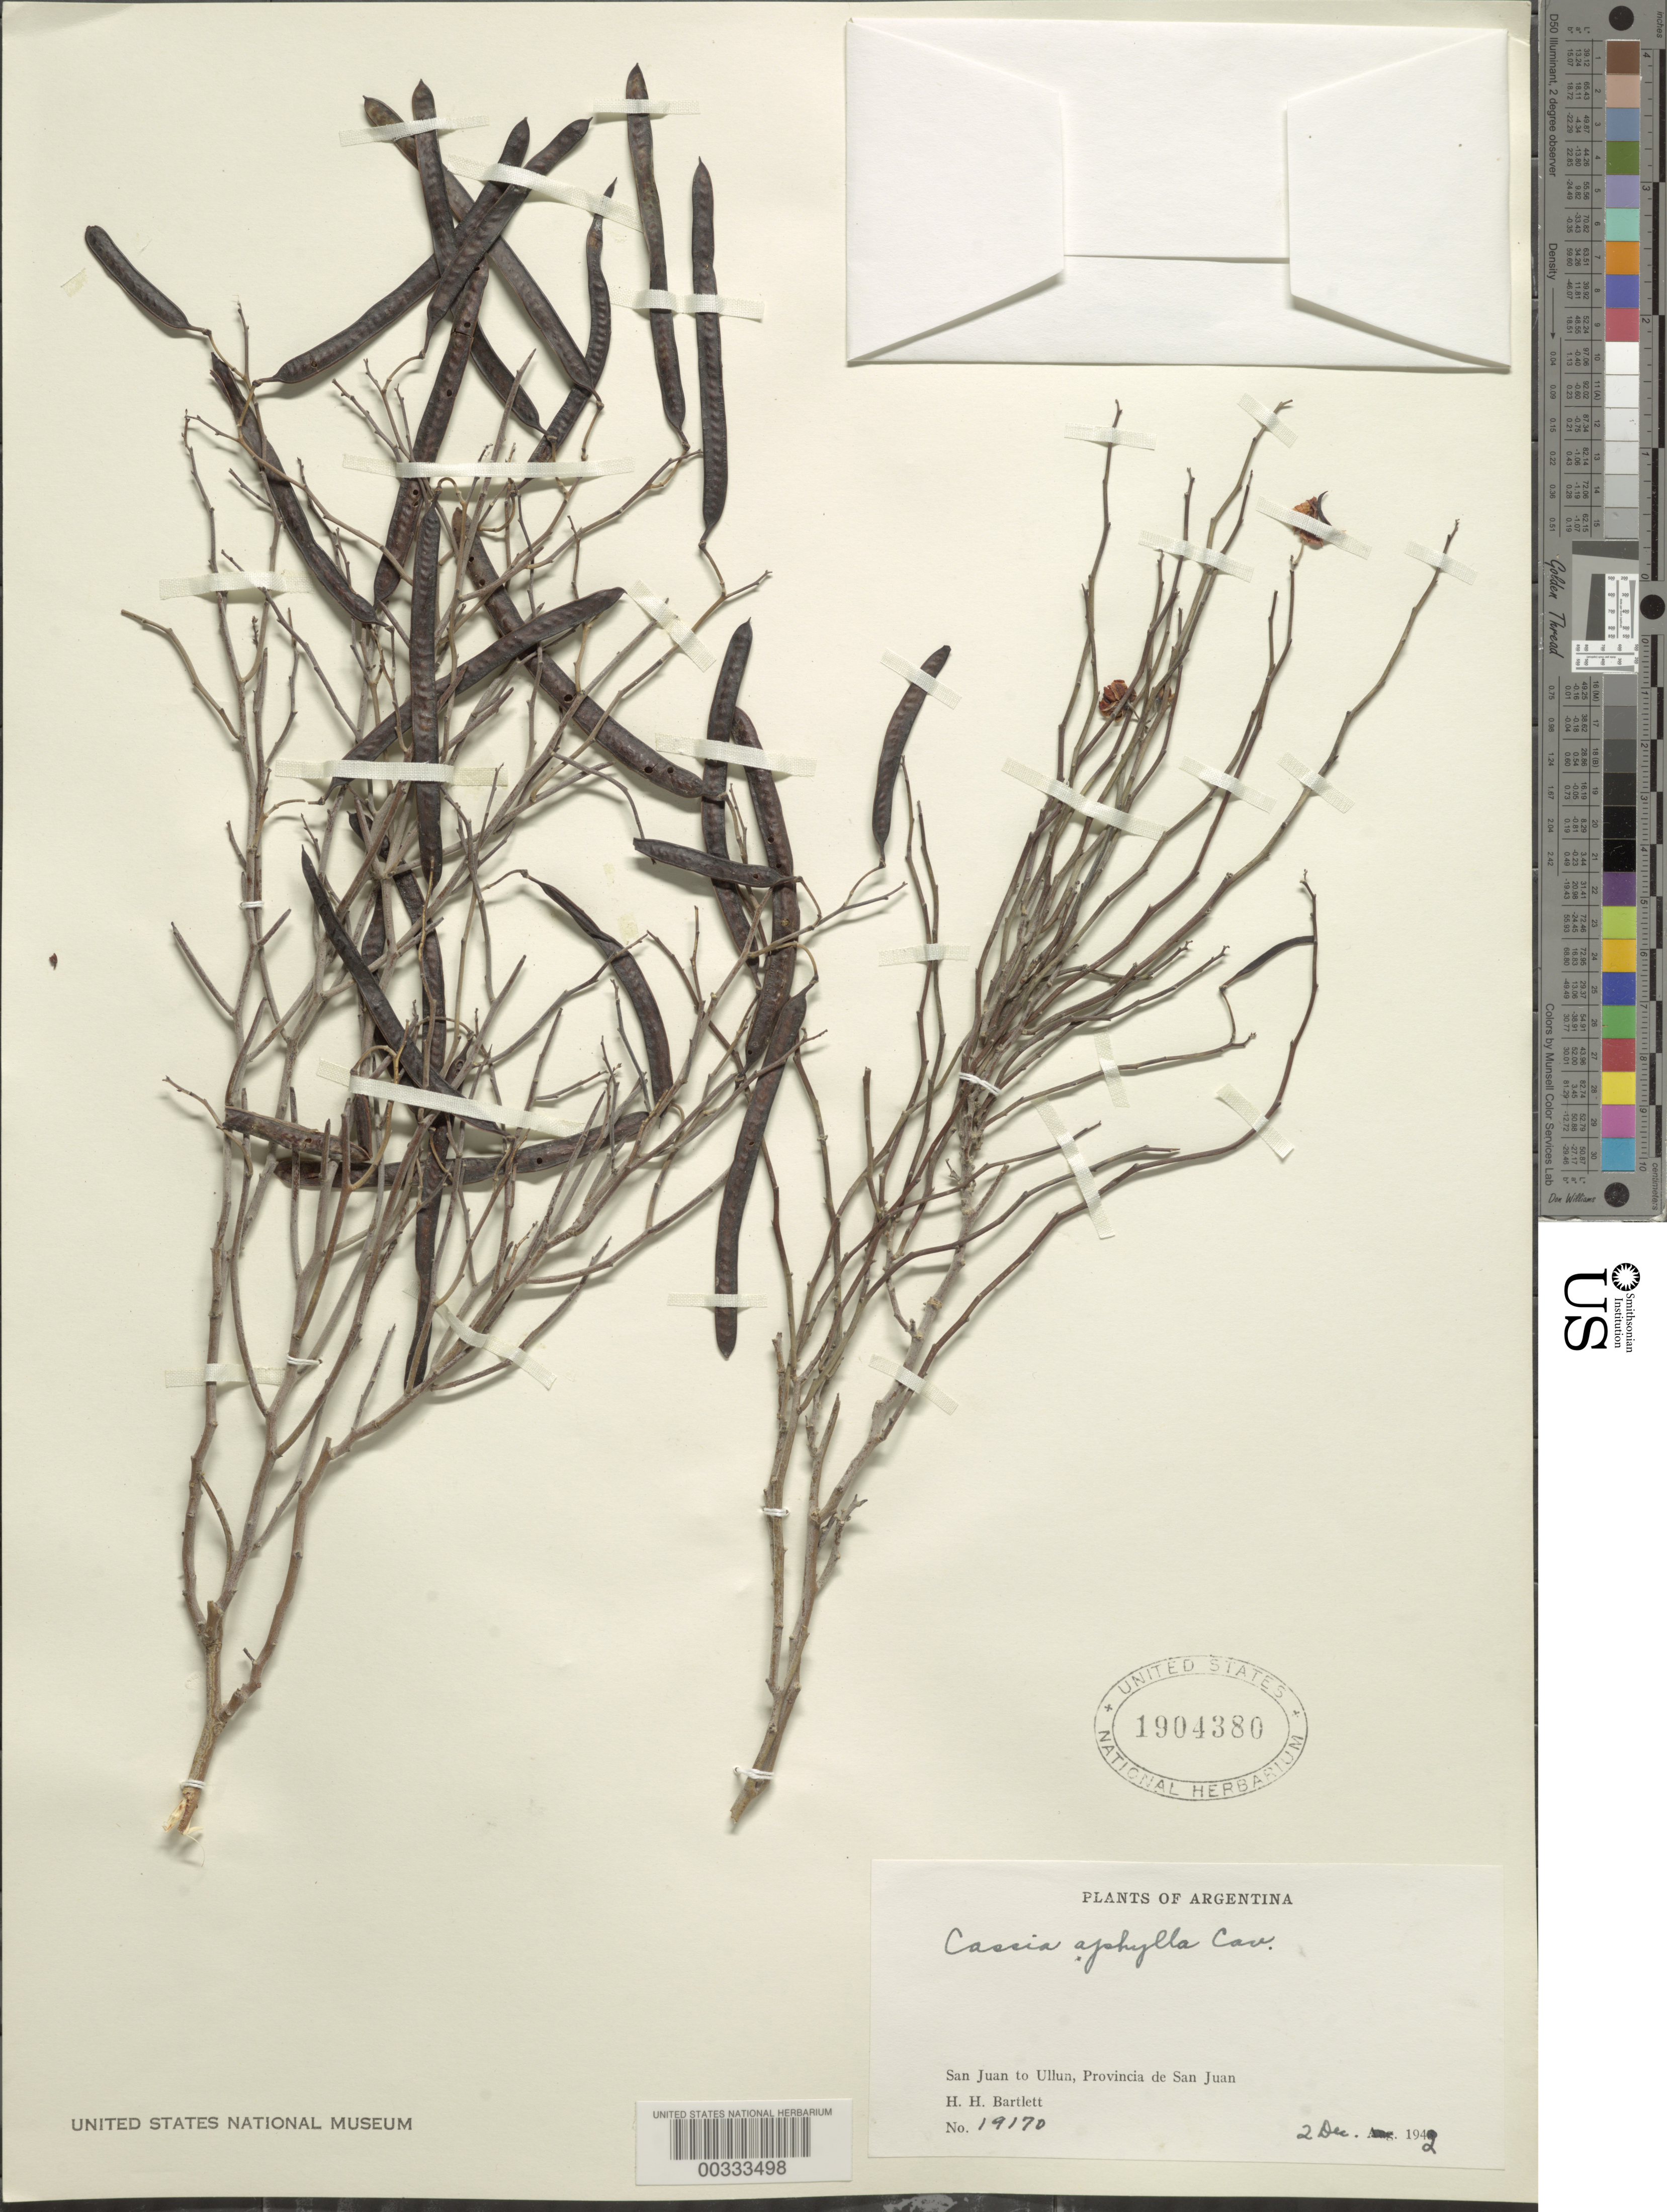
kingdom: Plantae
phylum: Tracheophyta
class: Magnoliopsida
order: Fabales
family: Fabaceae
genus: Senna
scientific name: Senna aphylla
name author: (Cav.) H.S. Irwin & Barneby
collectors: H. H. Bartlett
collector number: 19170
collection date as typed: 09 Dec 1942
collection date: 1942-12-09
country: Argentina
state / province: San Juan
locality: San Juan to Ullun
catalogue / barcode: US 1904380